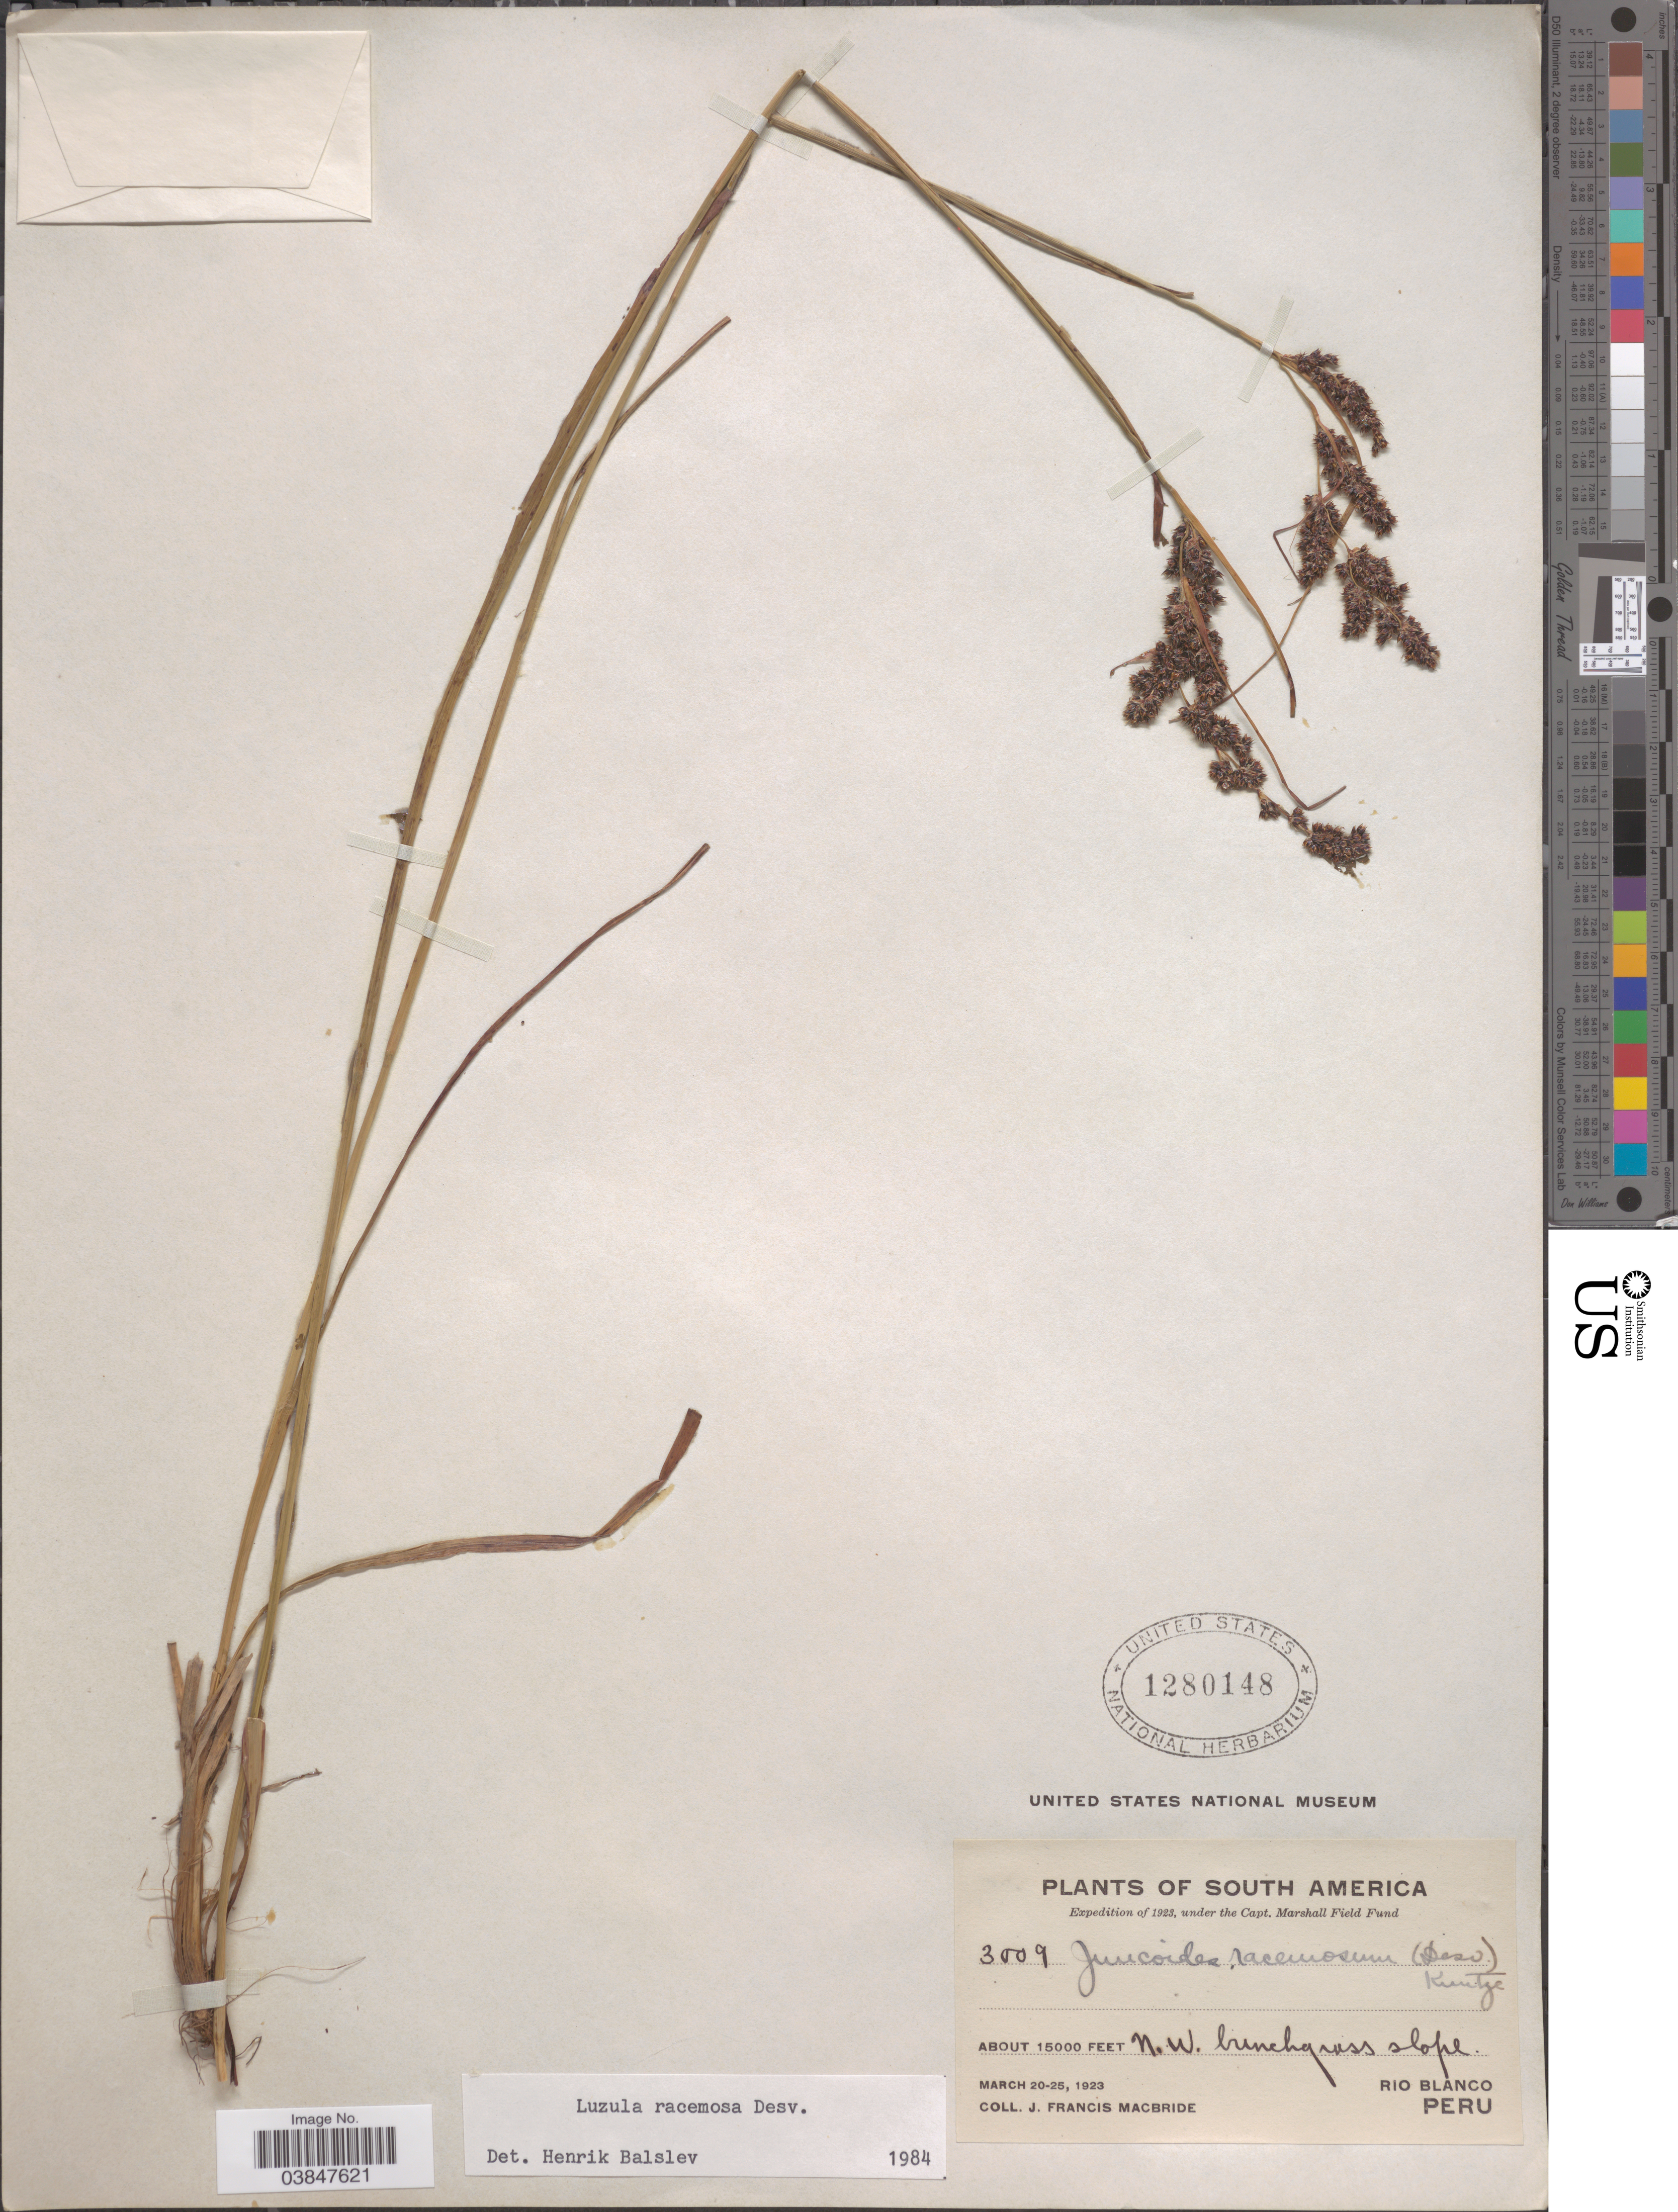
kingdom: Plantae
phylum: Tracheophyta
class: Liliopsida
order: Poales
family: Juncaceae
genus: Luzula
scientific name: Luzula racemosa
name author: Desv.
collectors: J. F. Macbride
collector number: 3009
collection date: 1923-03-20/1923-03-25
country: Peru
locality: Rio Blanco.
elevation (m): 4572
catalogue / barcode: US 1280148